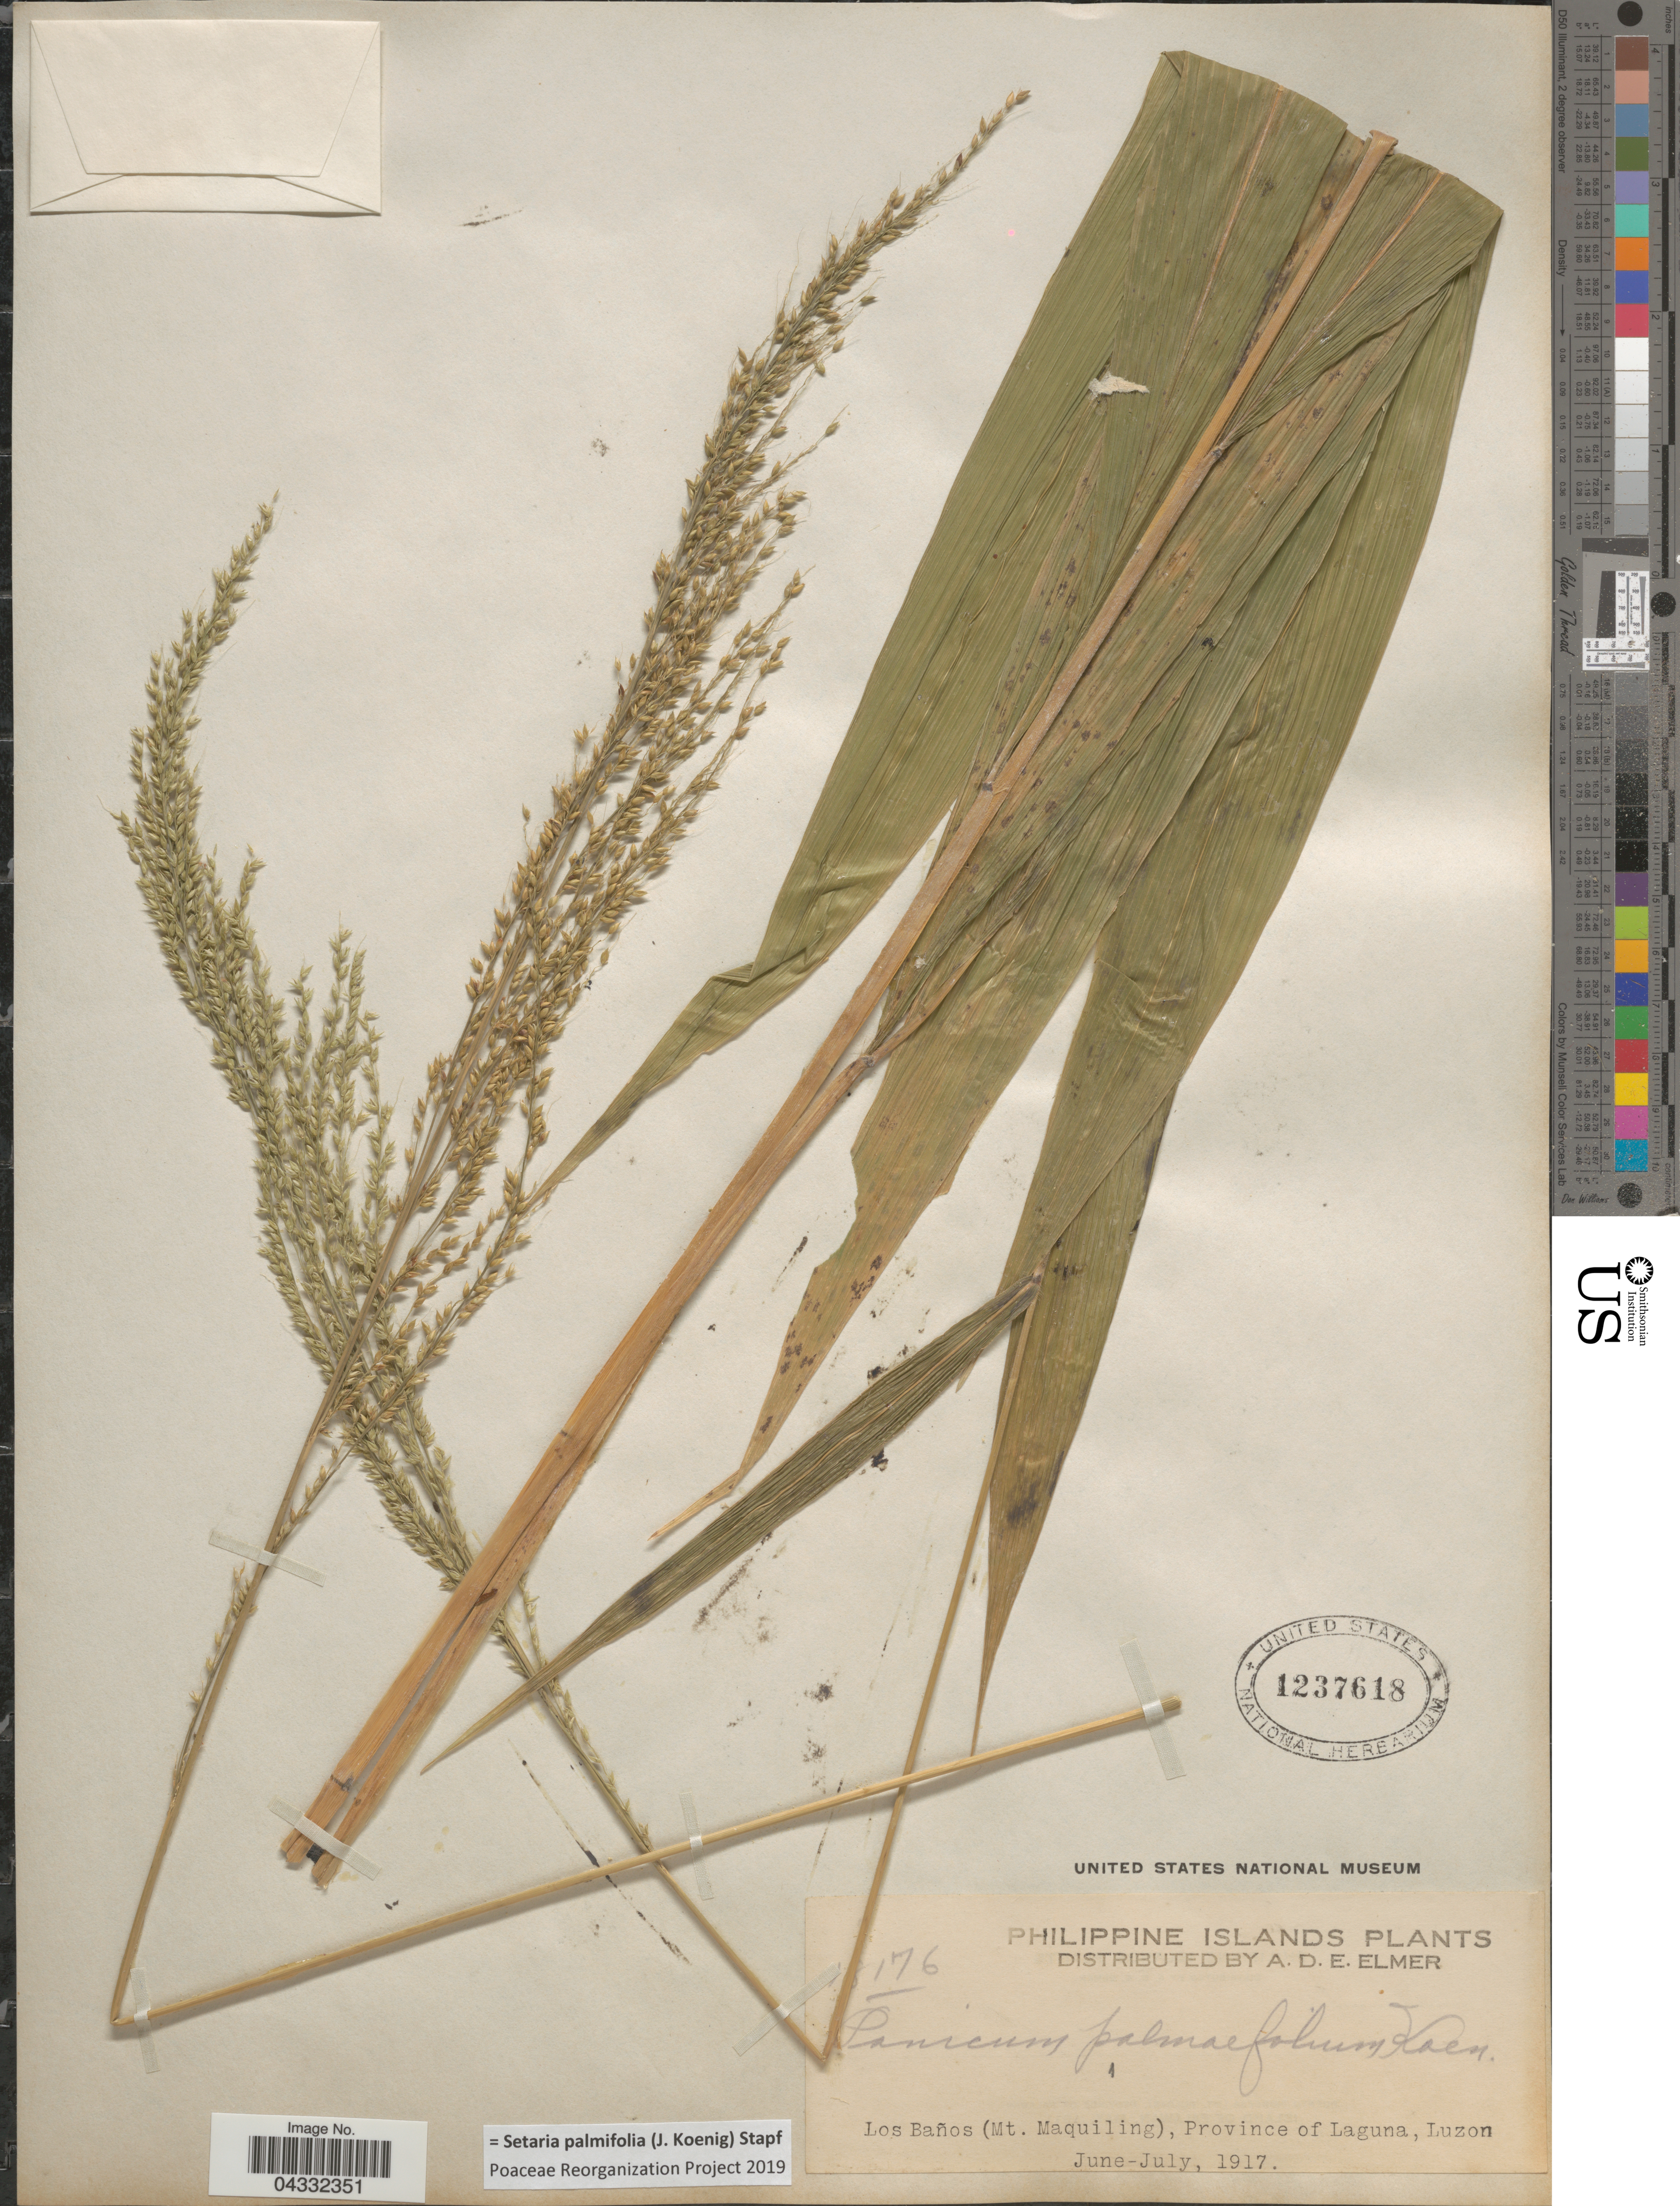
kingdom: Plantae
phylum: Tracheophyta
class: Liliopsida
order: Poales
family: Poaceae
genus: Setaria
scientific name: Setaria palmifolia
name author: (J. Koenig) Stapf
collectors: A. D. E. Elmer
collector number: !176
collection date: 1917-06/1917-07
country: Philippines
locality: Philippine Islands. Los Baños (Mt. Maquiling), Province of Laguna, Luzon.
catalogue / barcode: US 1237618